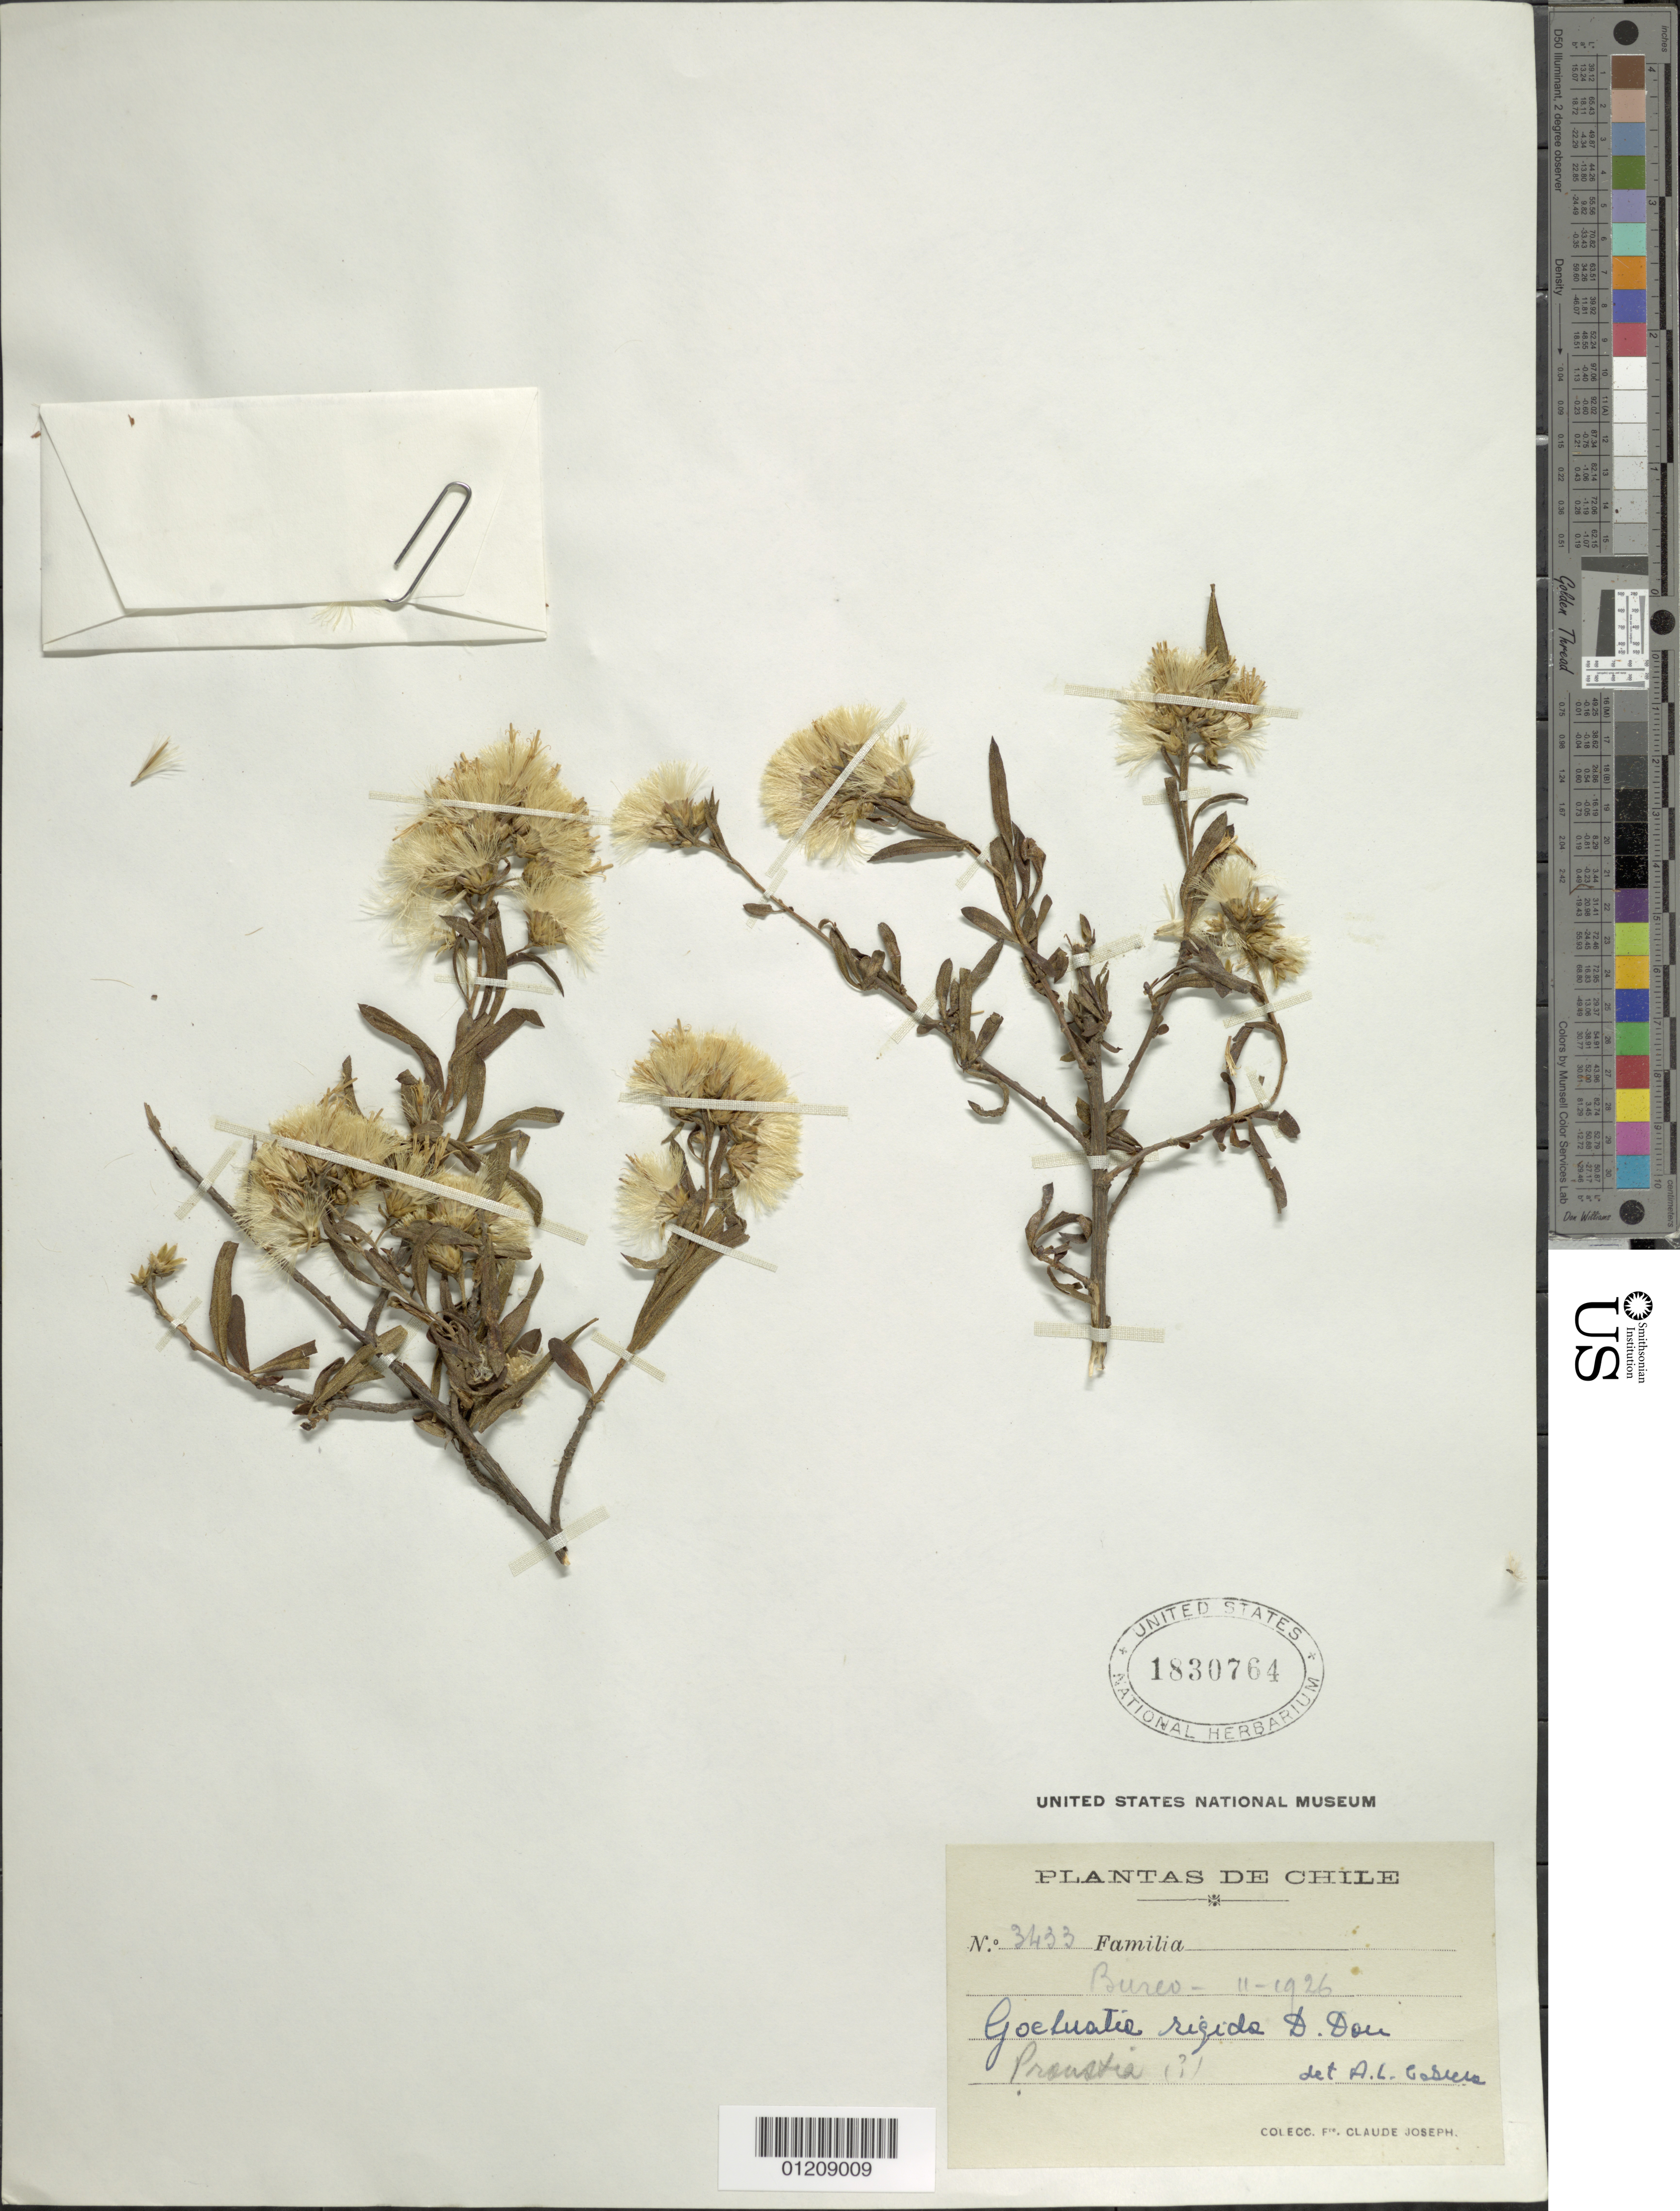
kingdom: Plantae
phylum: Tracheophyta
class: Magnoliopsida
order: Asterales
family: Asteraceae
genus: Pentaphorus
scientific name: Pentaphorus foliolosus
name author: D. Don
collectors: C. Joseph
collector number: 3433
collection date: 1926-11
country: Chile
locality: Bureo - Proustia?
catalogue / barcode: US 1830764